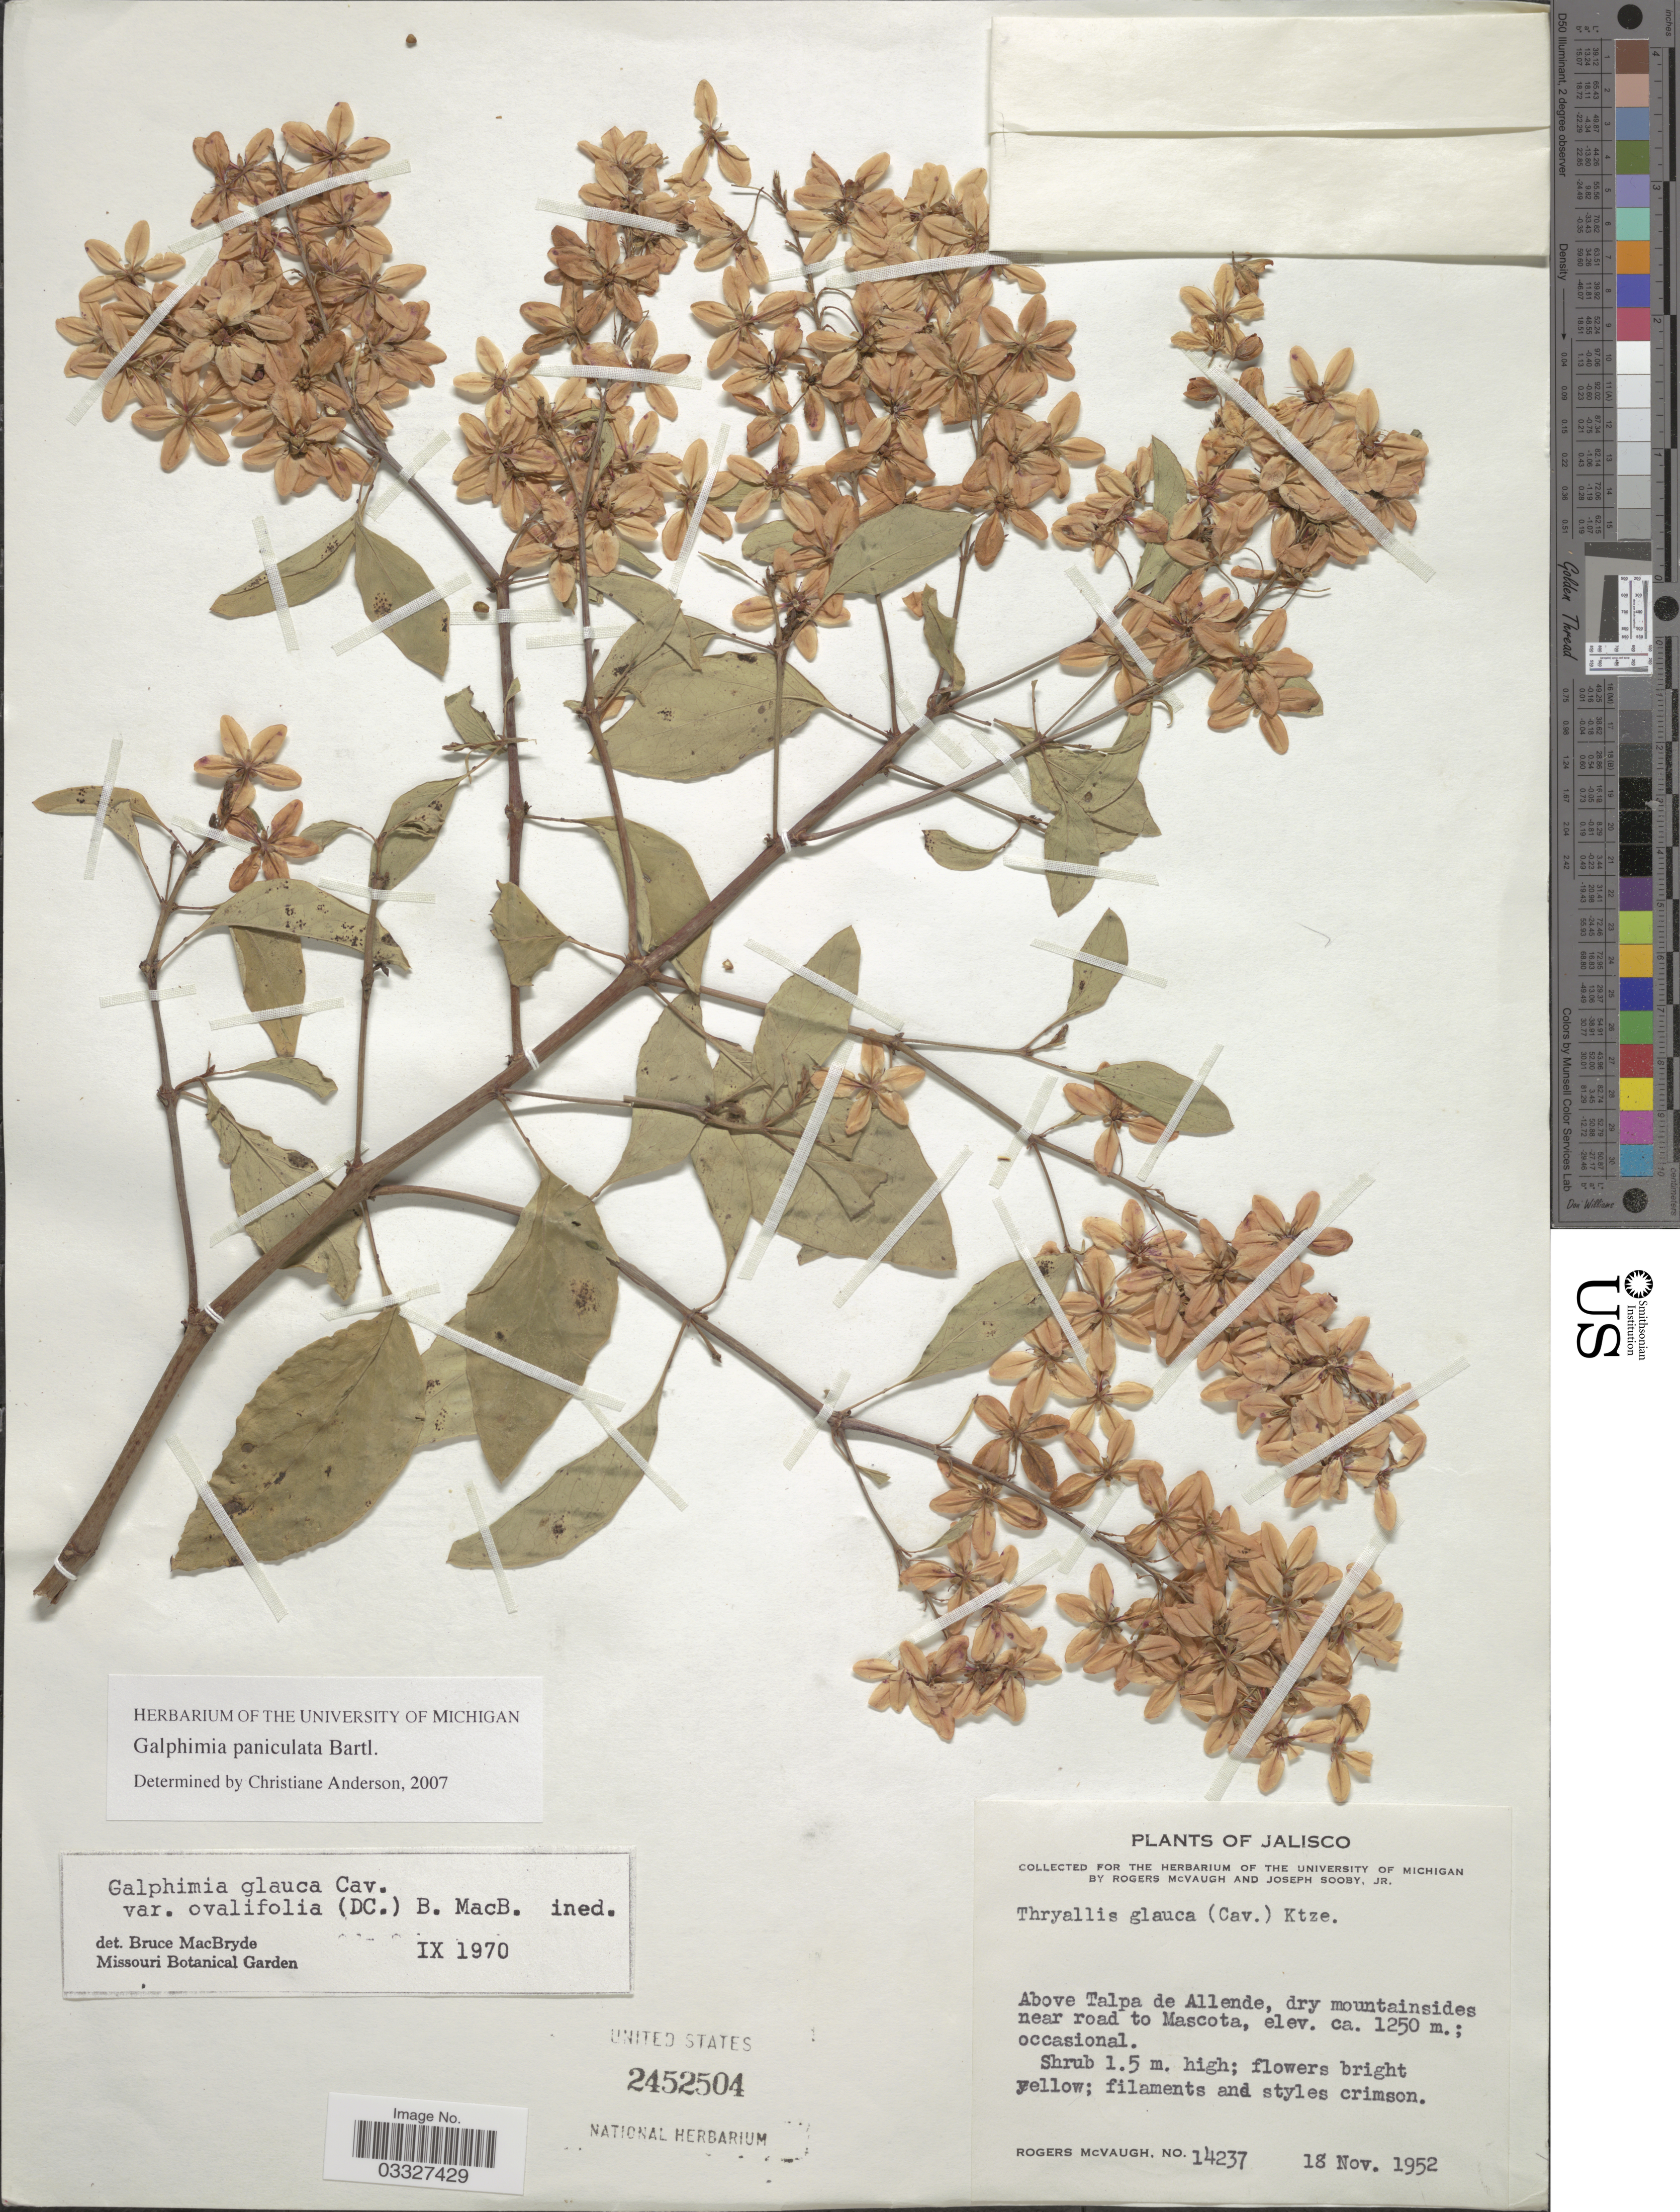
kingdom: Plantae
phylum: Tracheophyta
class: Magnoliopsida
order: Malpighiales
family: Malpighiaceae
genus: Galphimia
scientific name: Galphimia paniculata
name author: Bart.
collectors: R. McVaugh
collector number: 14237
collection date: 1952-11-18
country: Mexico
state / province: Jalisco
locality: Above Talpa de Allende, dry mountainsides near road to Mascota.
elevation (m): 1250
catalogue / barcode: US 2452504